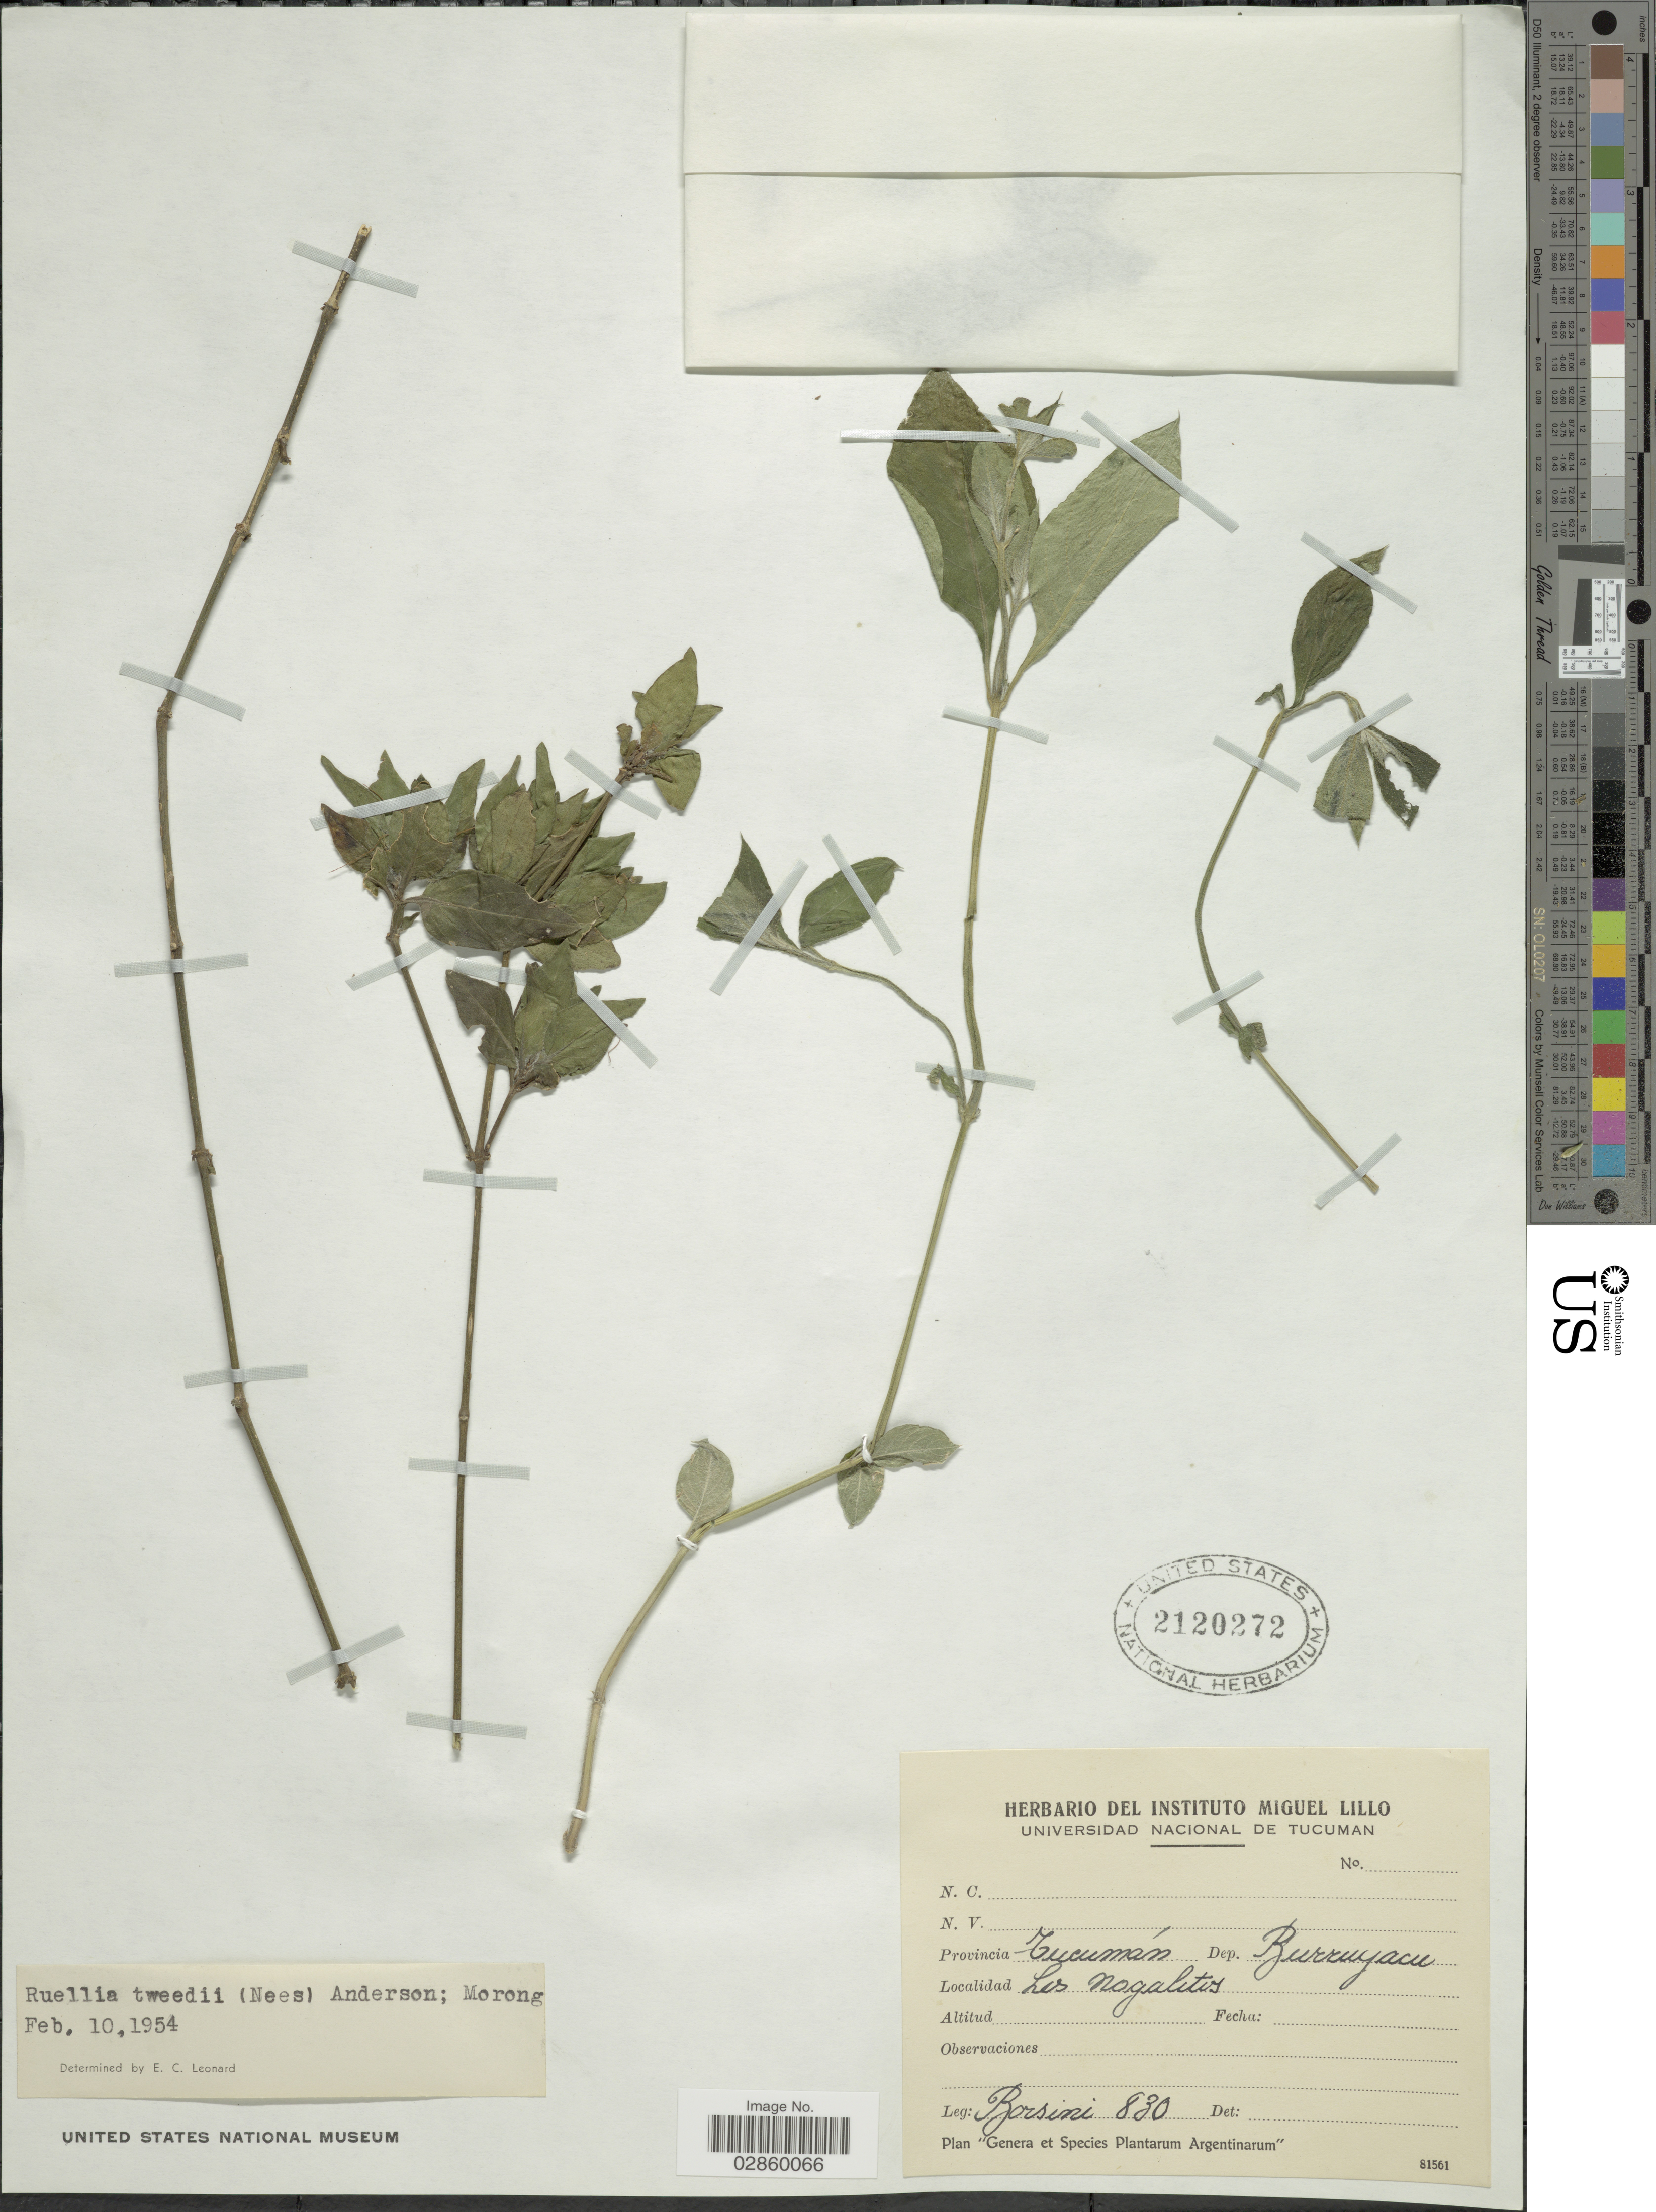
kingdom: Plantae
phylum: Tracheophyta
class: Magnoliopsida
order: Lamiales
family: Acanthaceae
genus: Ruellia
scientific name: Ruellia erythropus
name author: (Nees) Lindau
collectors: Borsini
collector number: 830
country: Argentina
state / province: Tucuman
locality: Provincia Tucumán, Dep. Burruyacu, Los Nogalitos.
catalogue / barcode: US 2120272